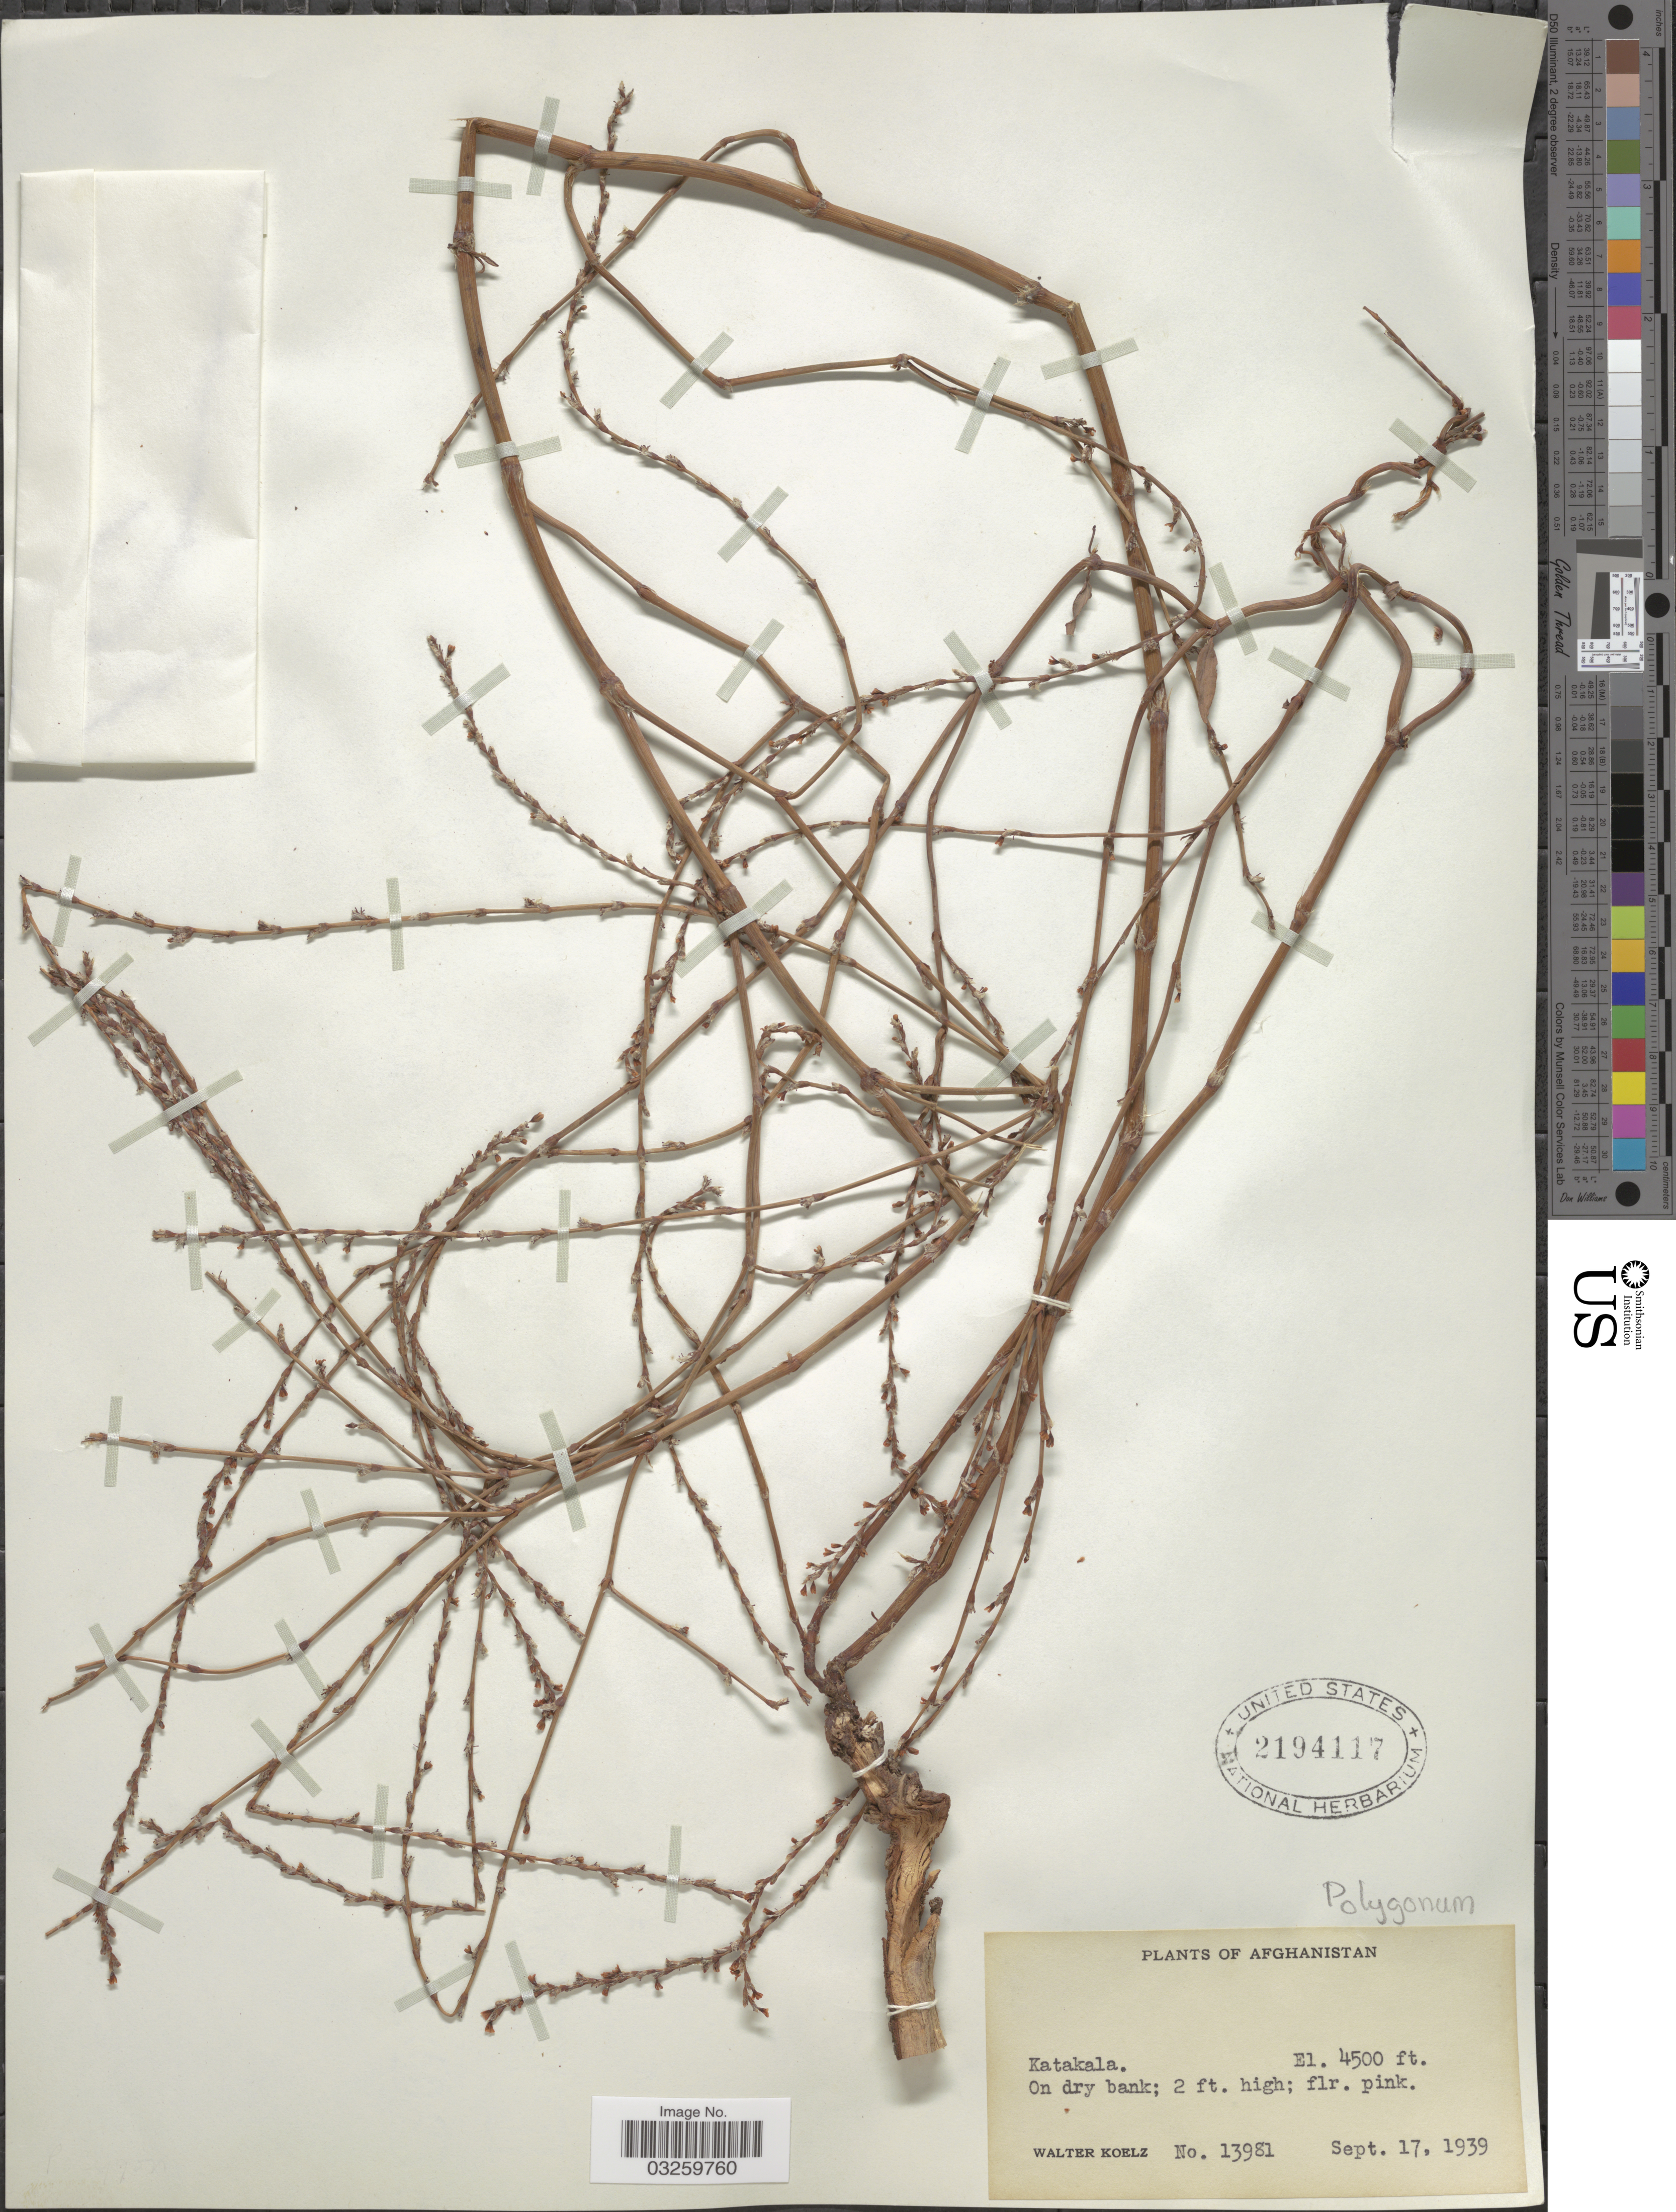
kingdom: Plantae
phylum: Tracheophyta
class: Magnoliopsida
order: Caryophyllales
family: Polygonaceae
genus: Polygonum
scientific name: Polygonum sp.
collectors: W. N. Koelz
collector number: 13981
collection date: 1939-09-17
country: Afghanistan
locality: Katakala.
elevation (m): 1372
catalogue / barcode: US 2194117